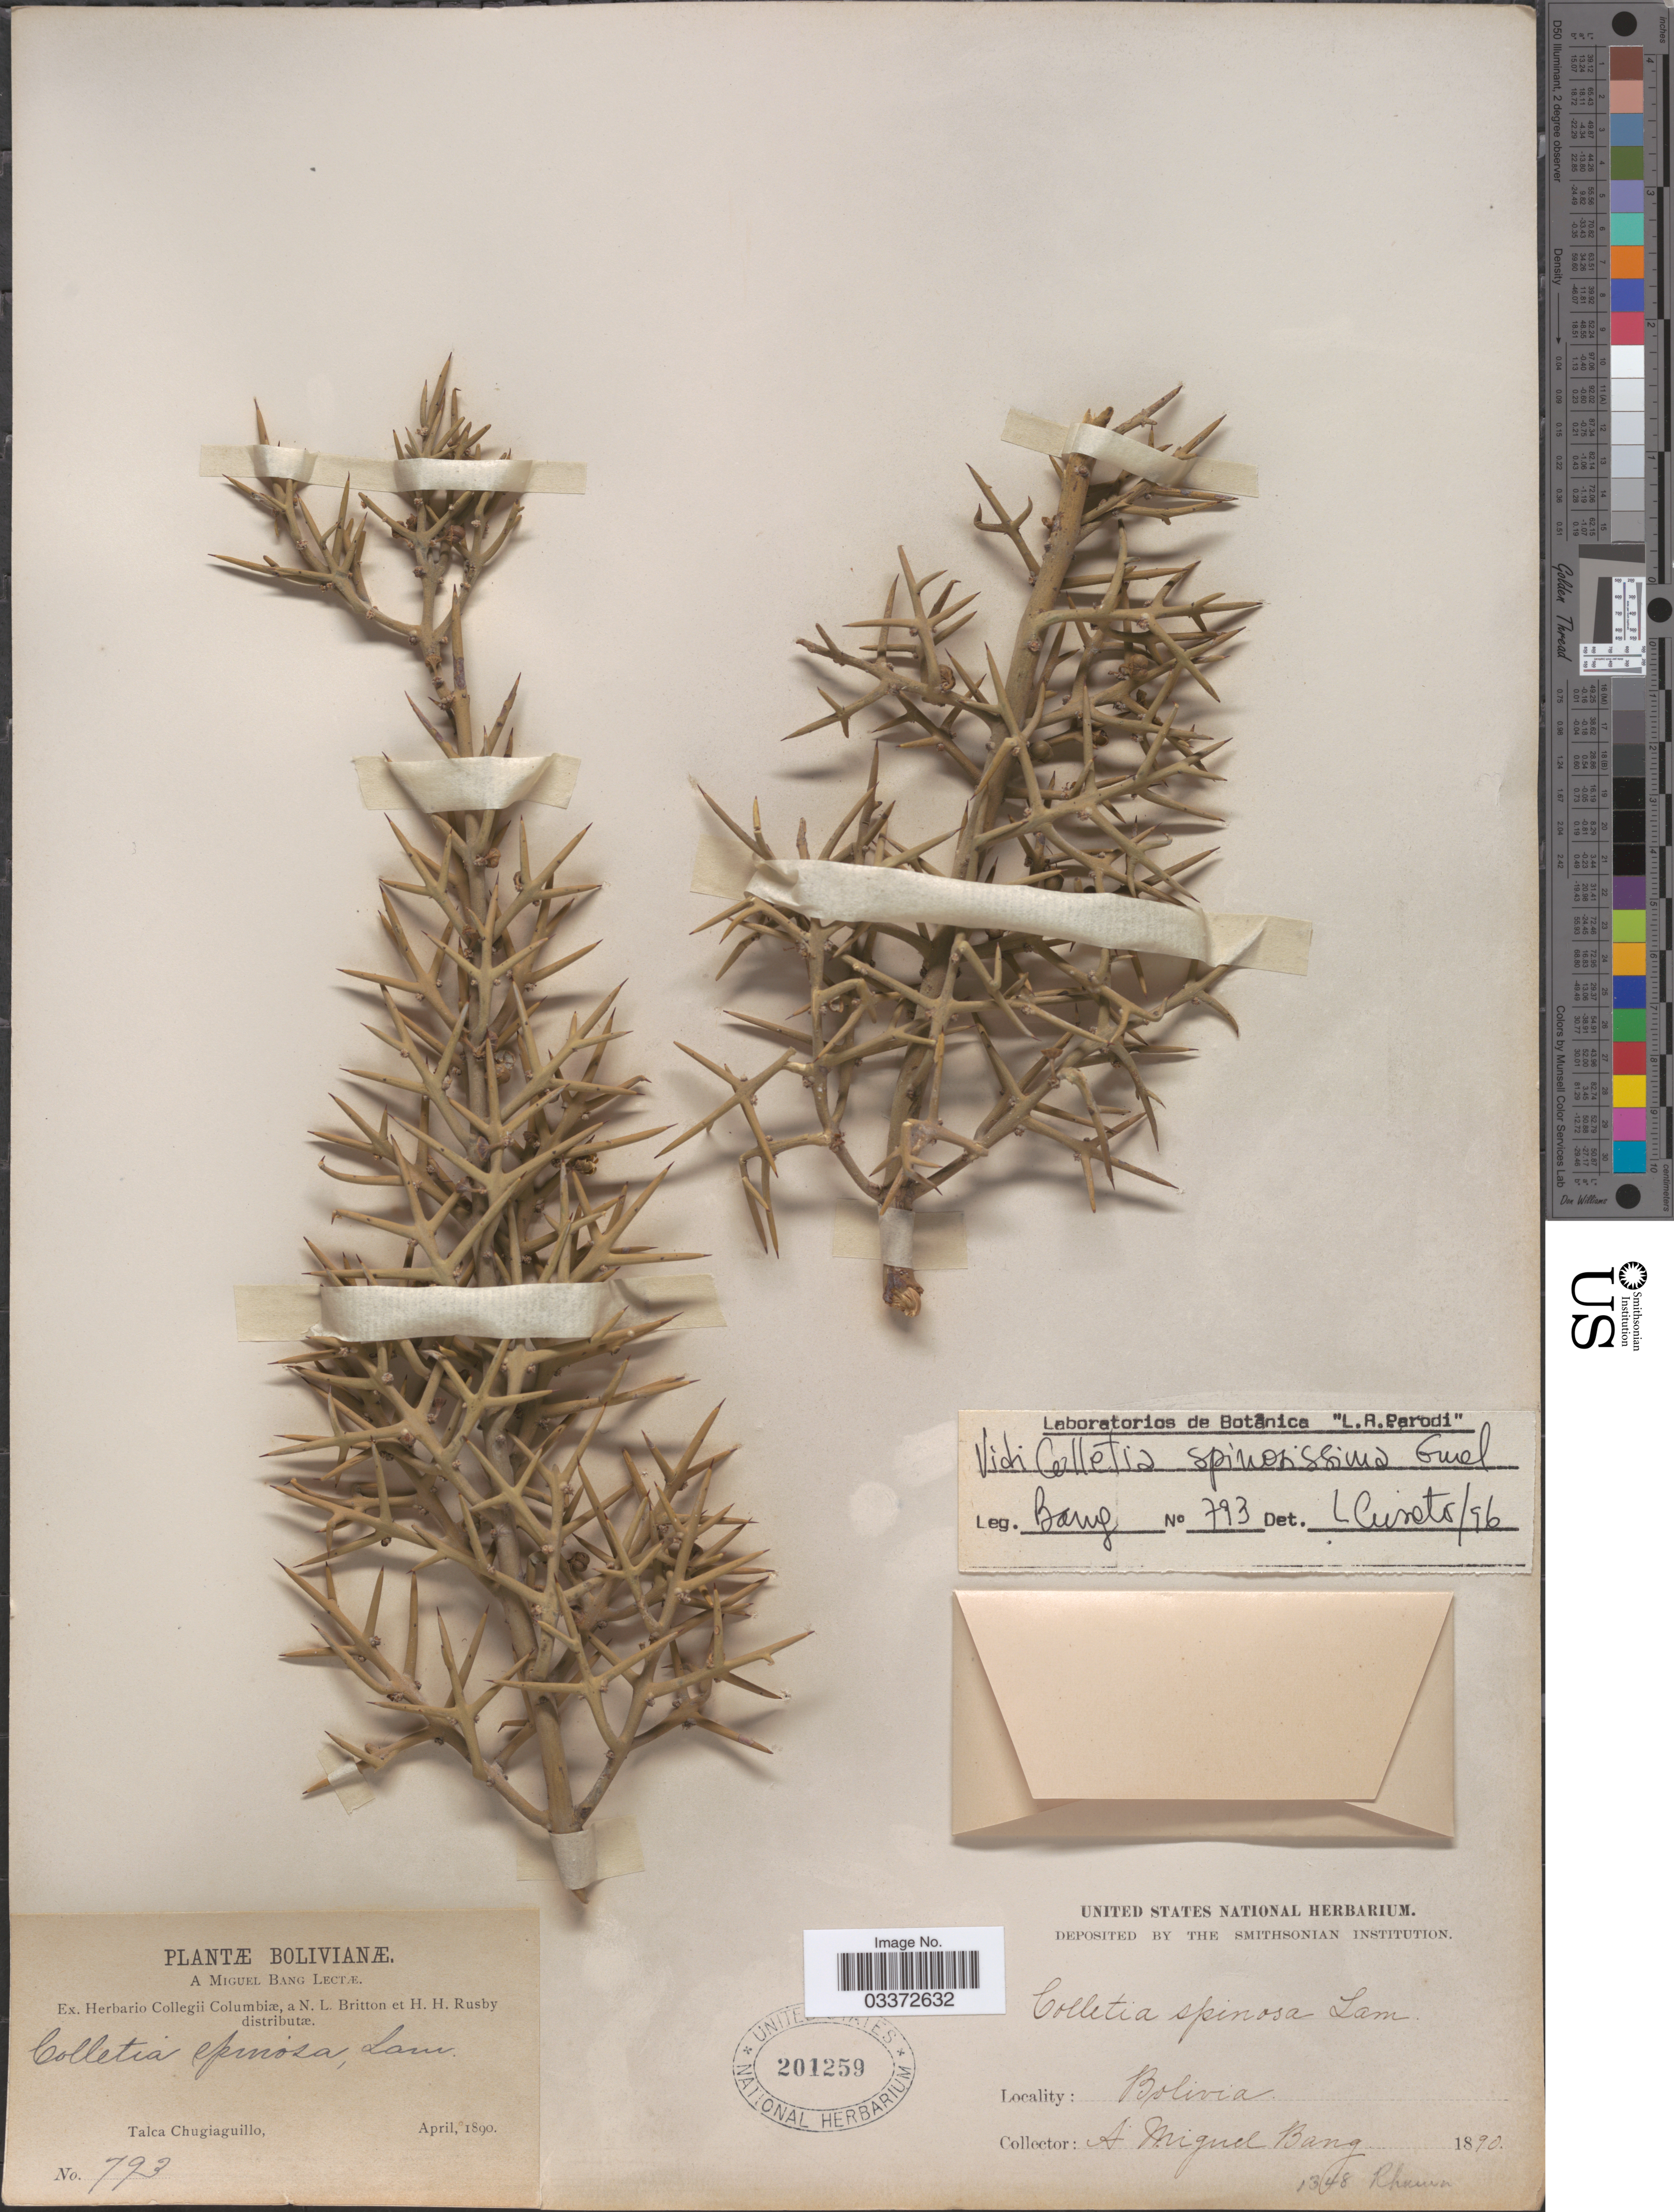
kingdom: Plantae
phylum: Tracheophyta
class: Magnoliopsida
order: Rosales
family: Rhamnaceae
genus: Colletia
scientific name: Colletia spinosissima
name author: J.F. Gmel.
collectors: M. Bang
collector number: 793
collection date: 1890-04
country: Bolivia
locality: Talca Chugiaguillo.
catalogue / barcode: US 201259